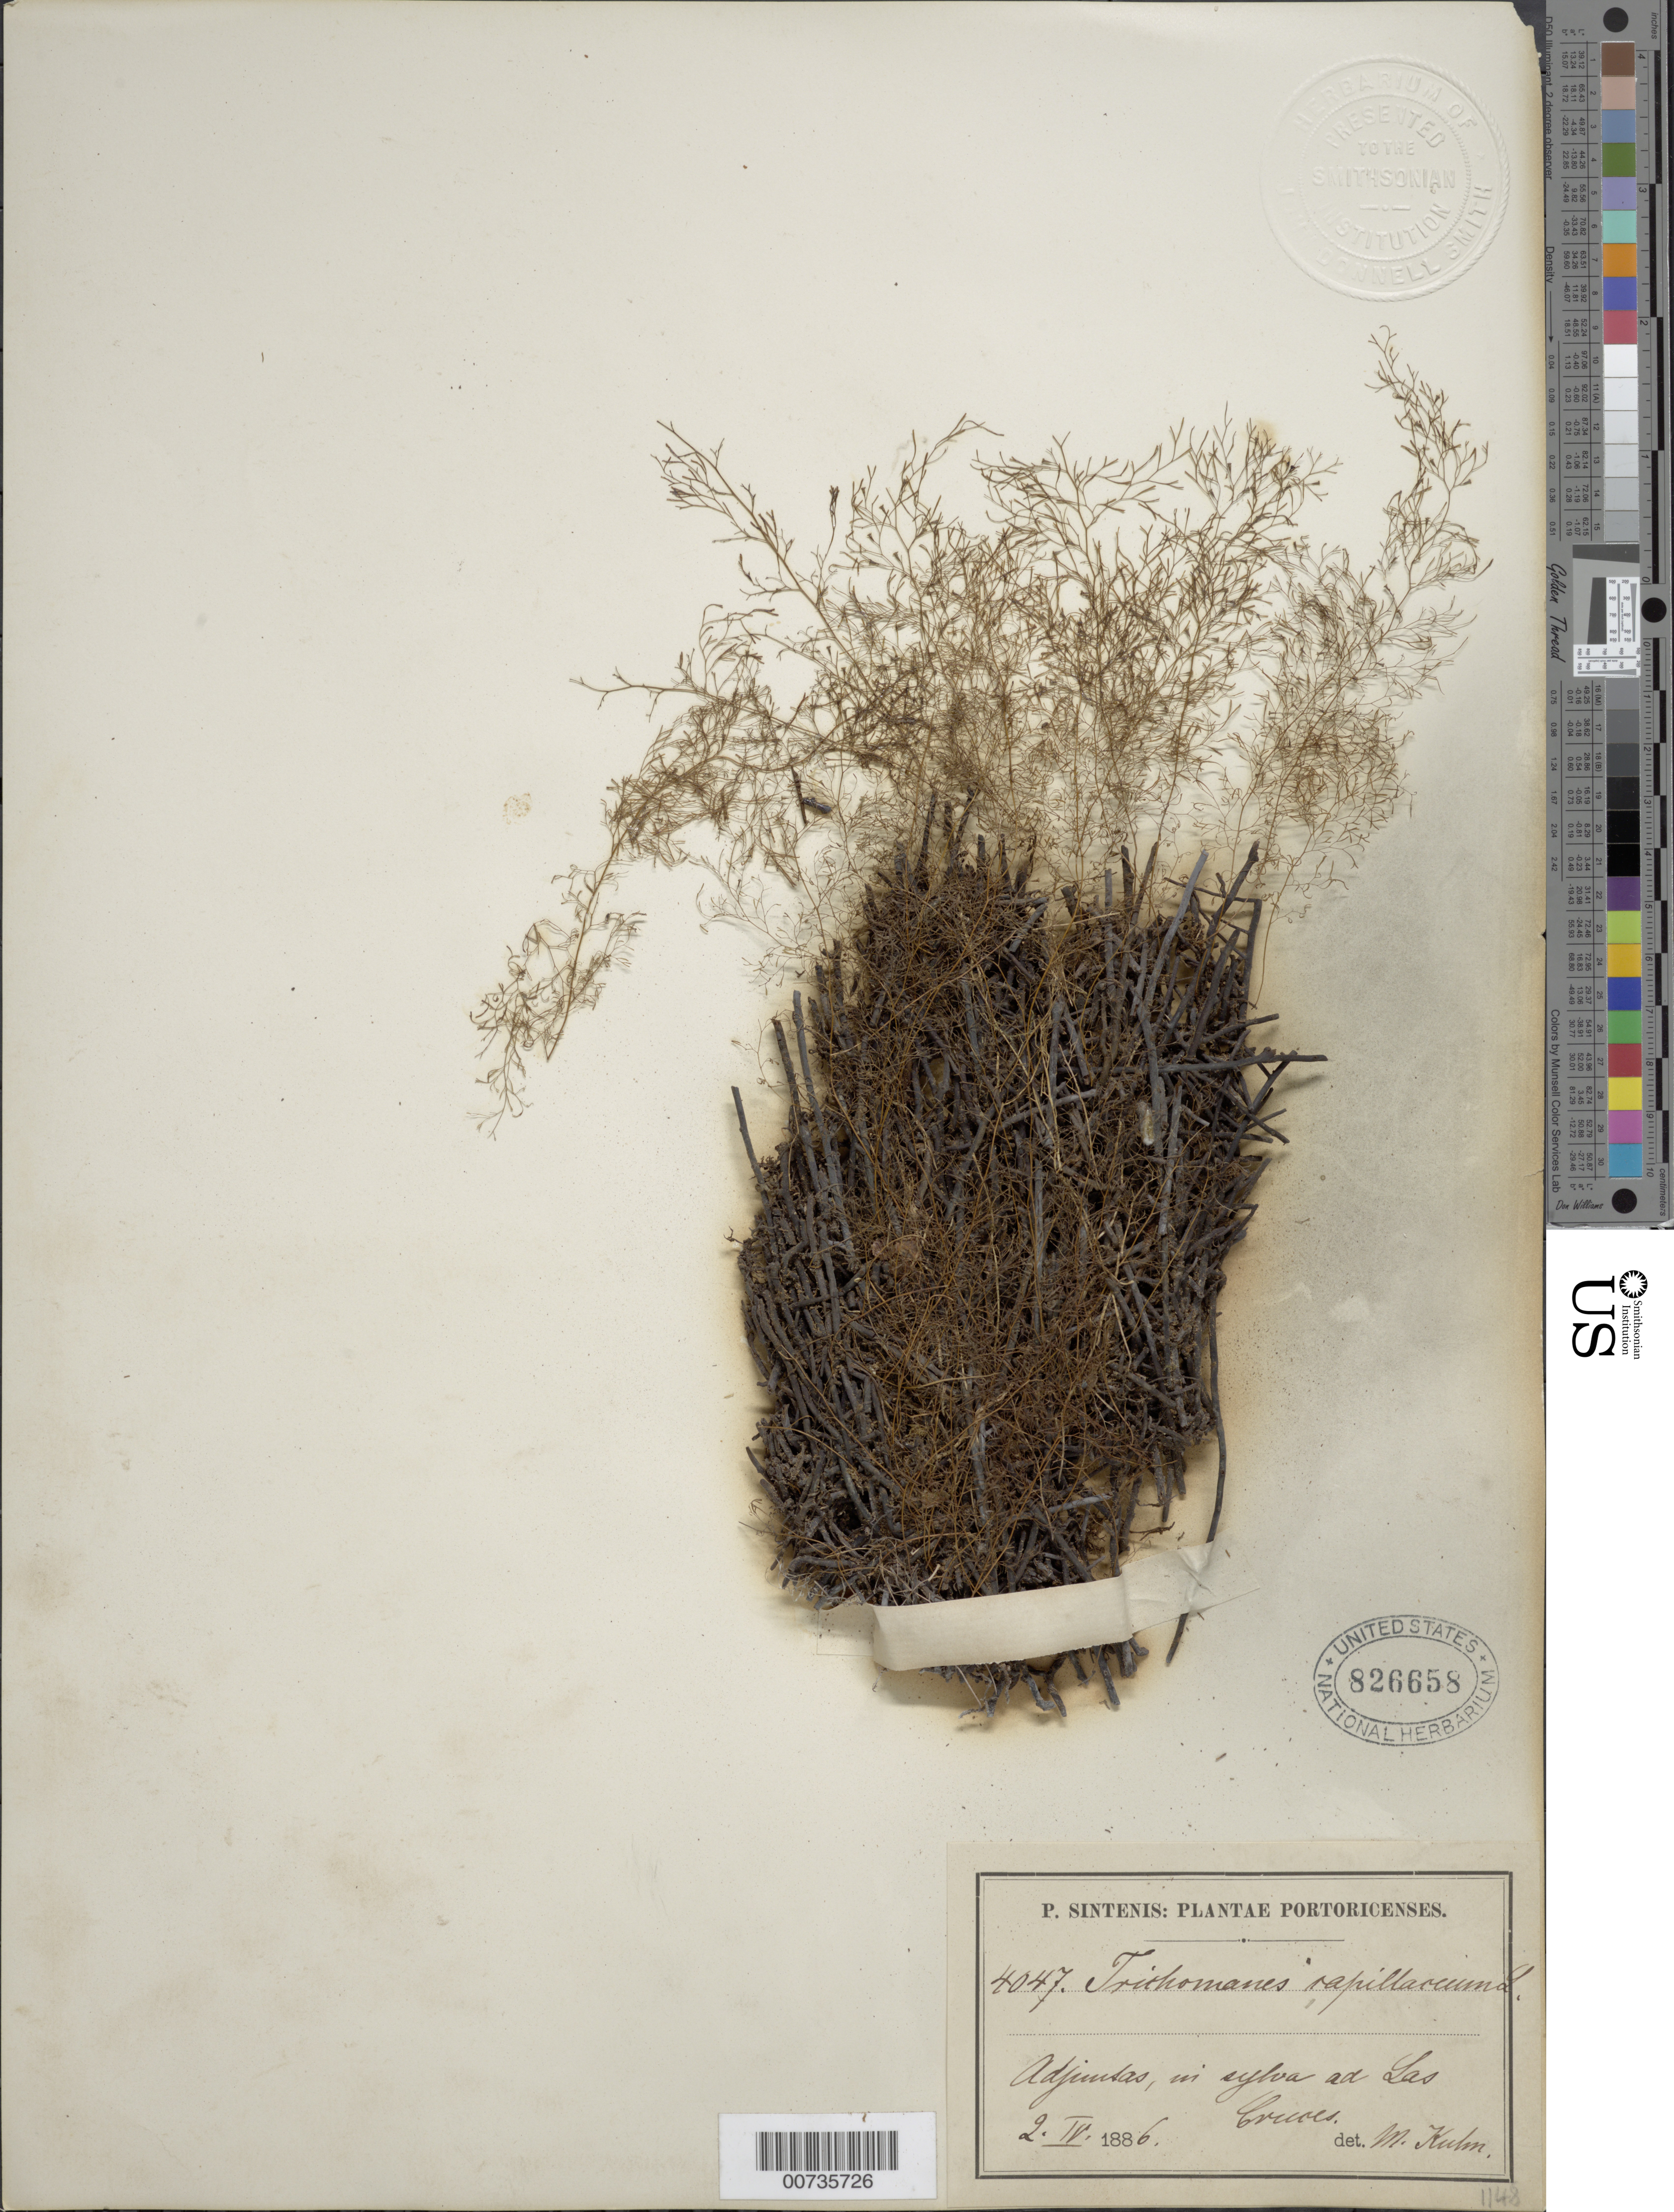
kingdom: Plantae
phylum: Tracheophyta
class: Polypodiopsida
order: Hymenophyllales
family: Hymenophyllaceae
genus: Polyphlebium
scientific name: Polyphlebium capillaceum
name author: (L.) Ebihara & Dubuisson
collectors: P. Sintenis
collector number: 4047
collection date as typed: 02 Apr 1886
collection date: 1886-04-02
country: Puerto Rico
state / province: Adjuntas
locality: Adjuntas, in sylva ad Las Cruces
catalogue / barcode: US 826658